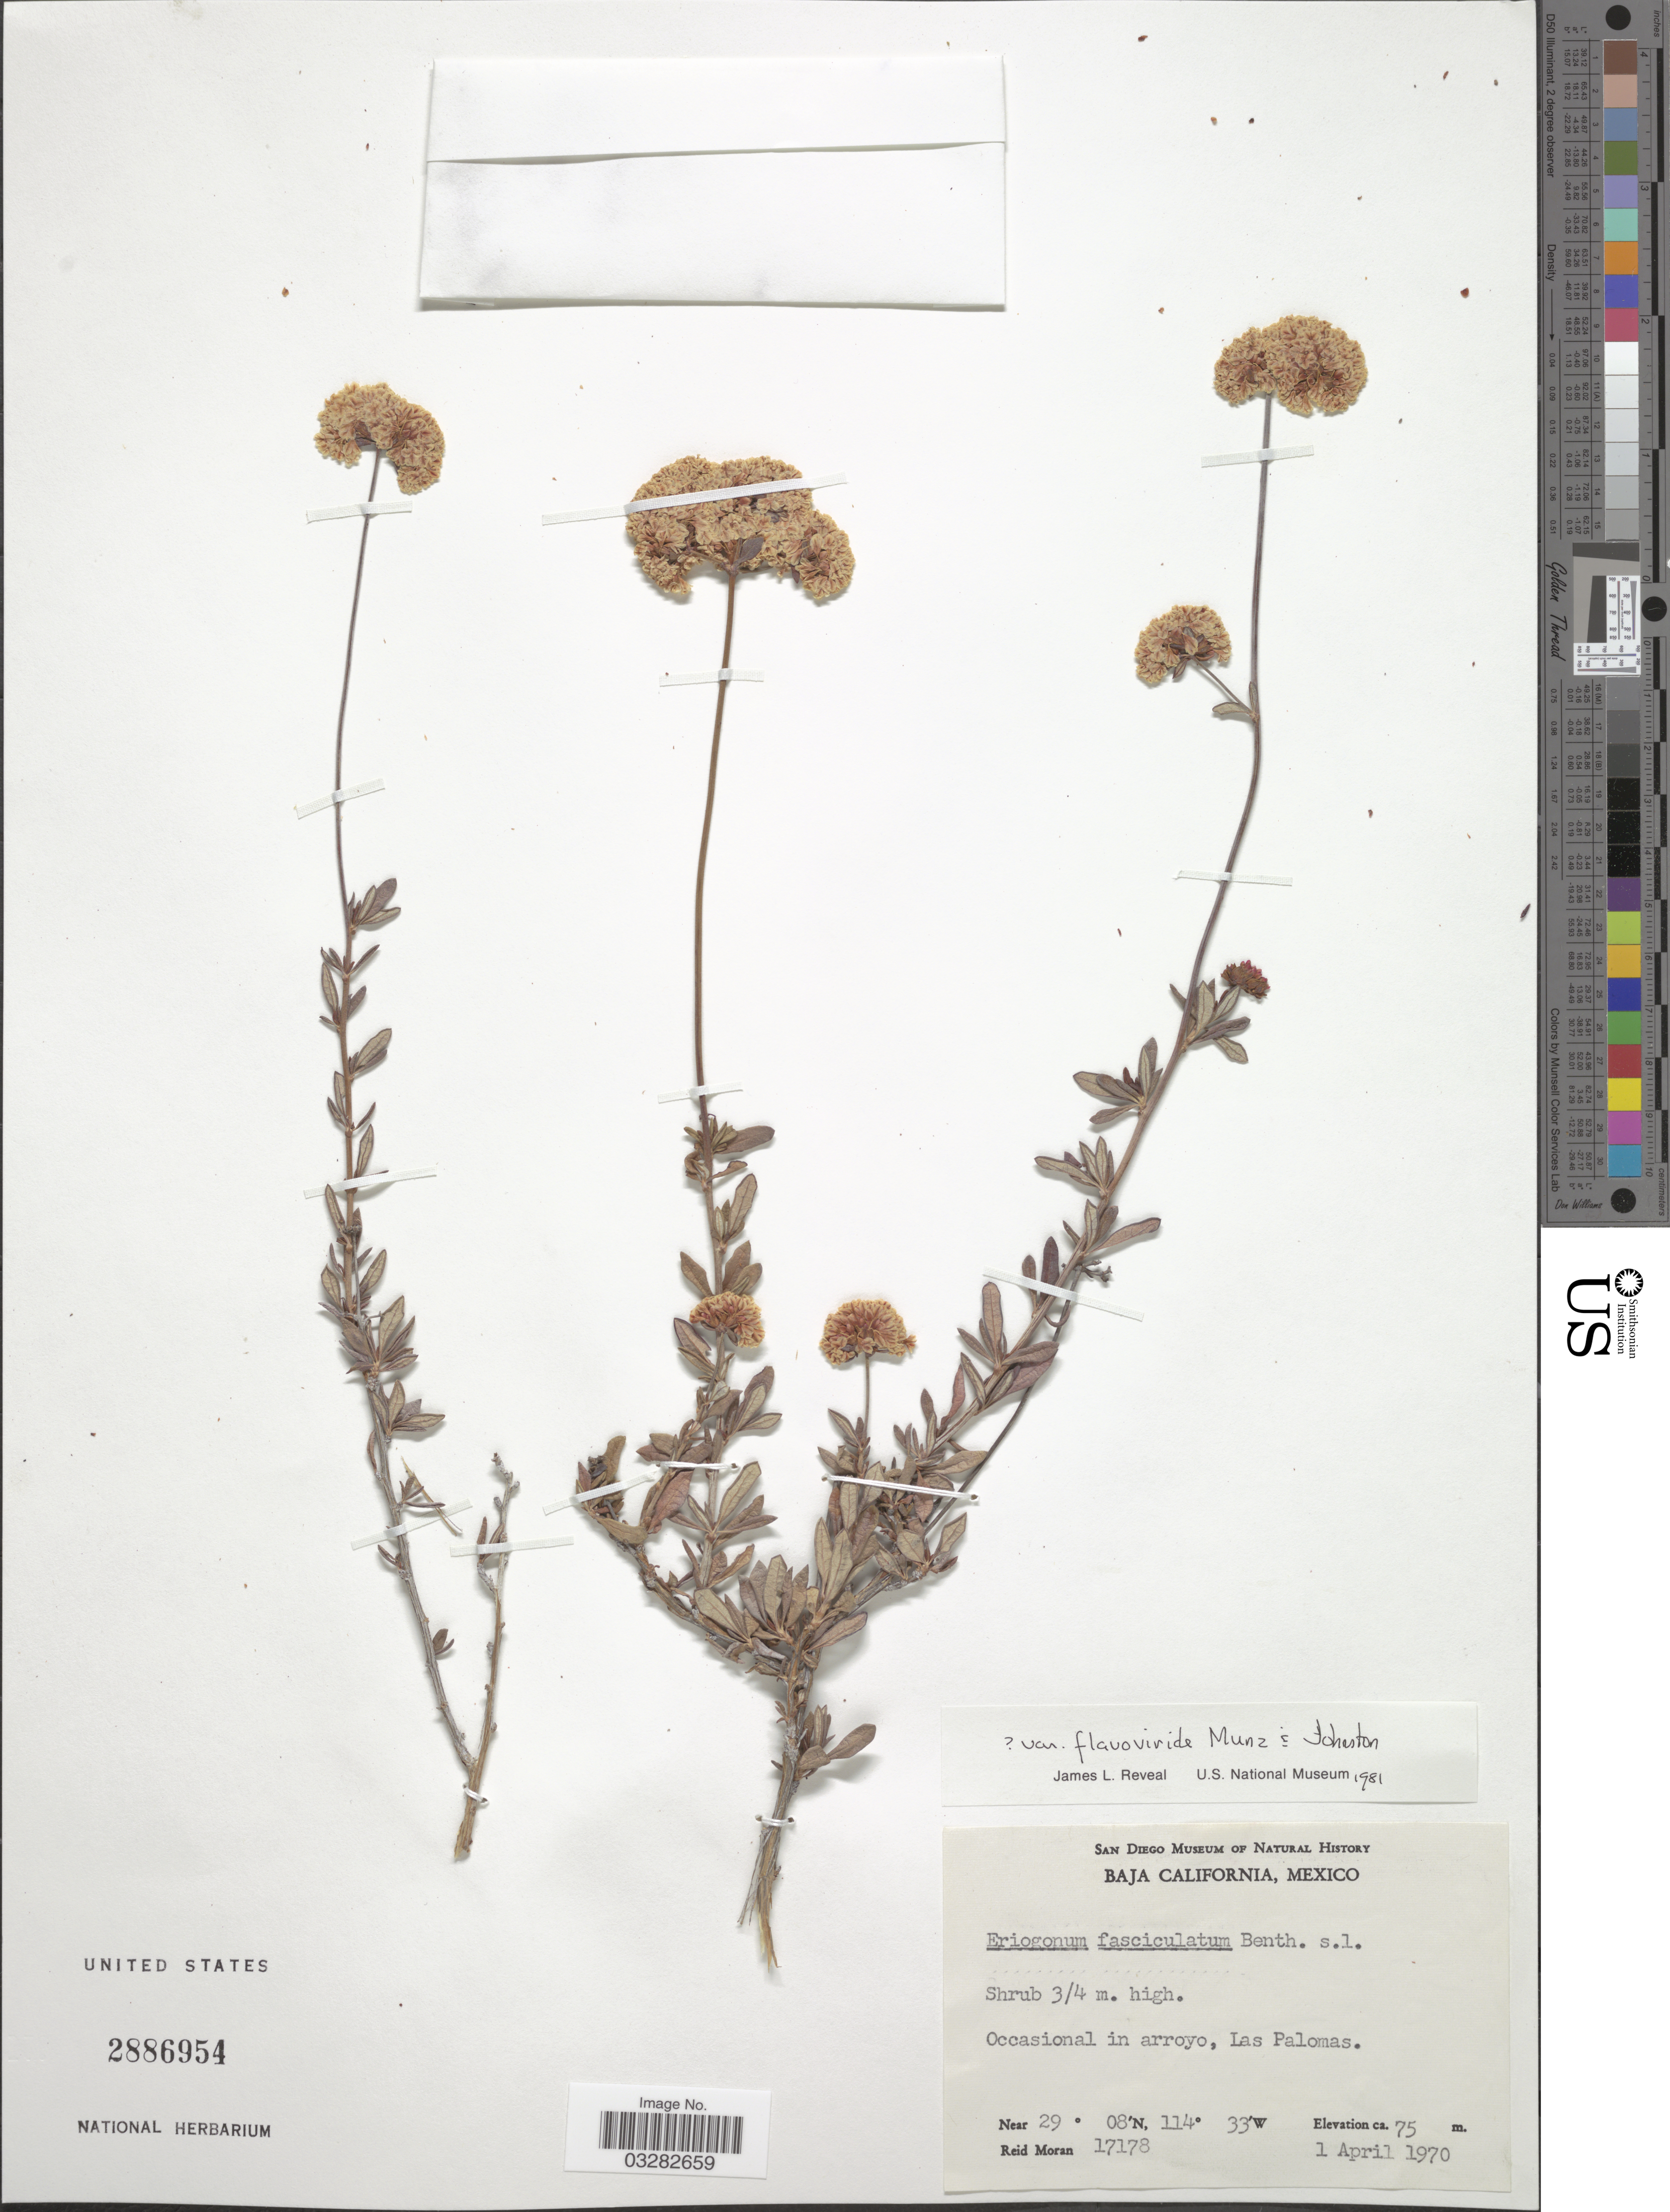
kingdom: Plantae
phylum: Tracheophyta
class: Magnoliopsida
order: Caryophyllales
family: Polygonaceae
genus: Eriogonum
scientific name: Eriogonum fasciculatum var. fasciculatum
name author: Benth.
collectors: R. Moran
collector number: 17178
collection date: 1970-04-01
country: Mexico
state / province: Baja California Norte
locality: Occasional in arroyo, Las Palomas.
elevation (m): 75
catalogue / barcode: US 2886954